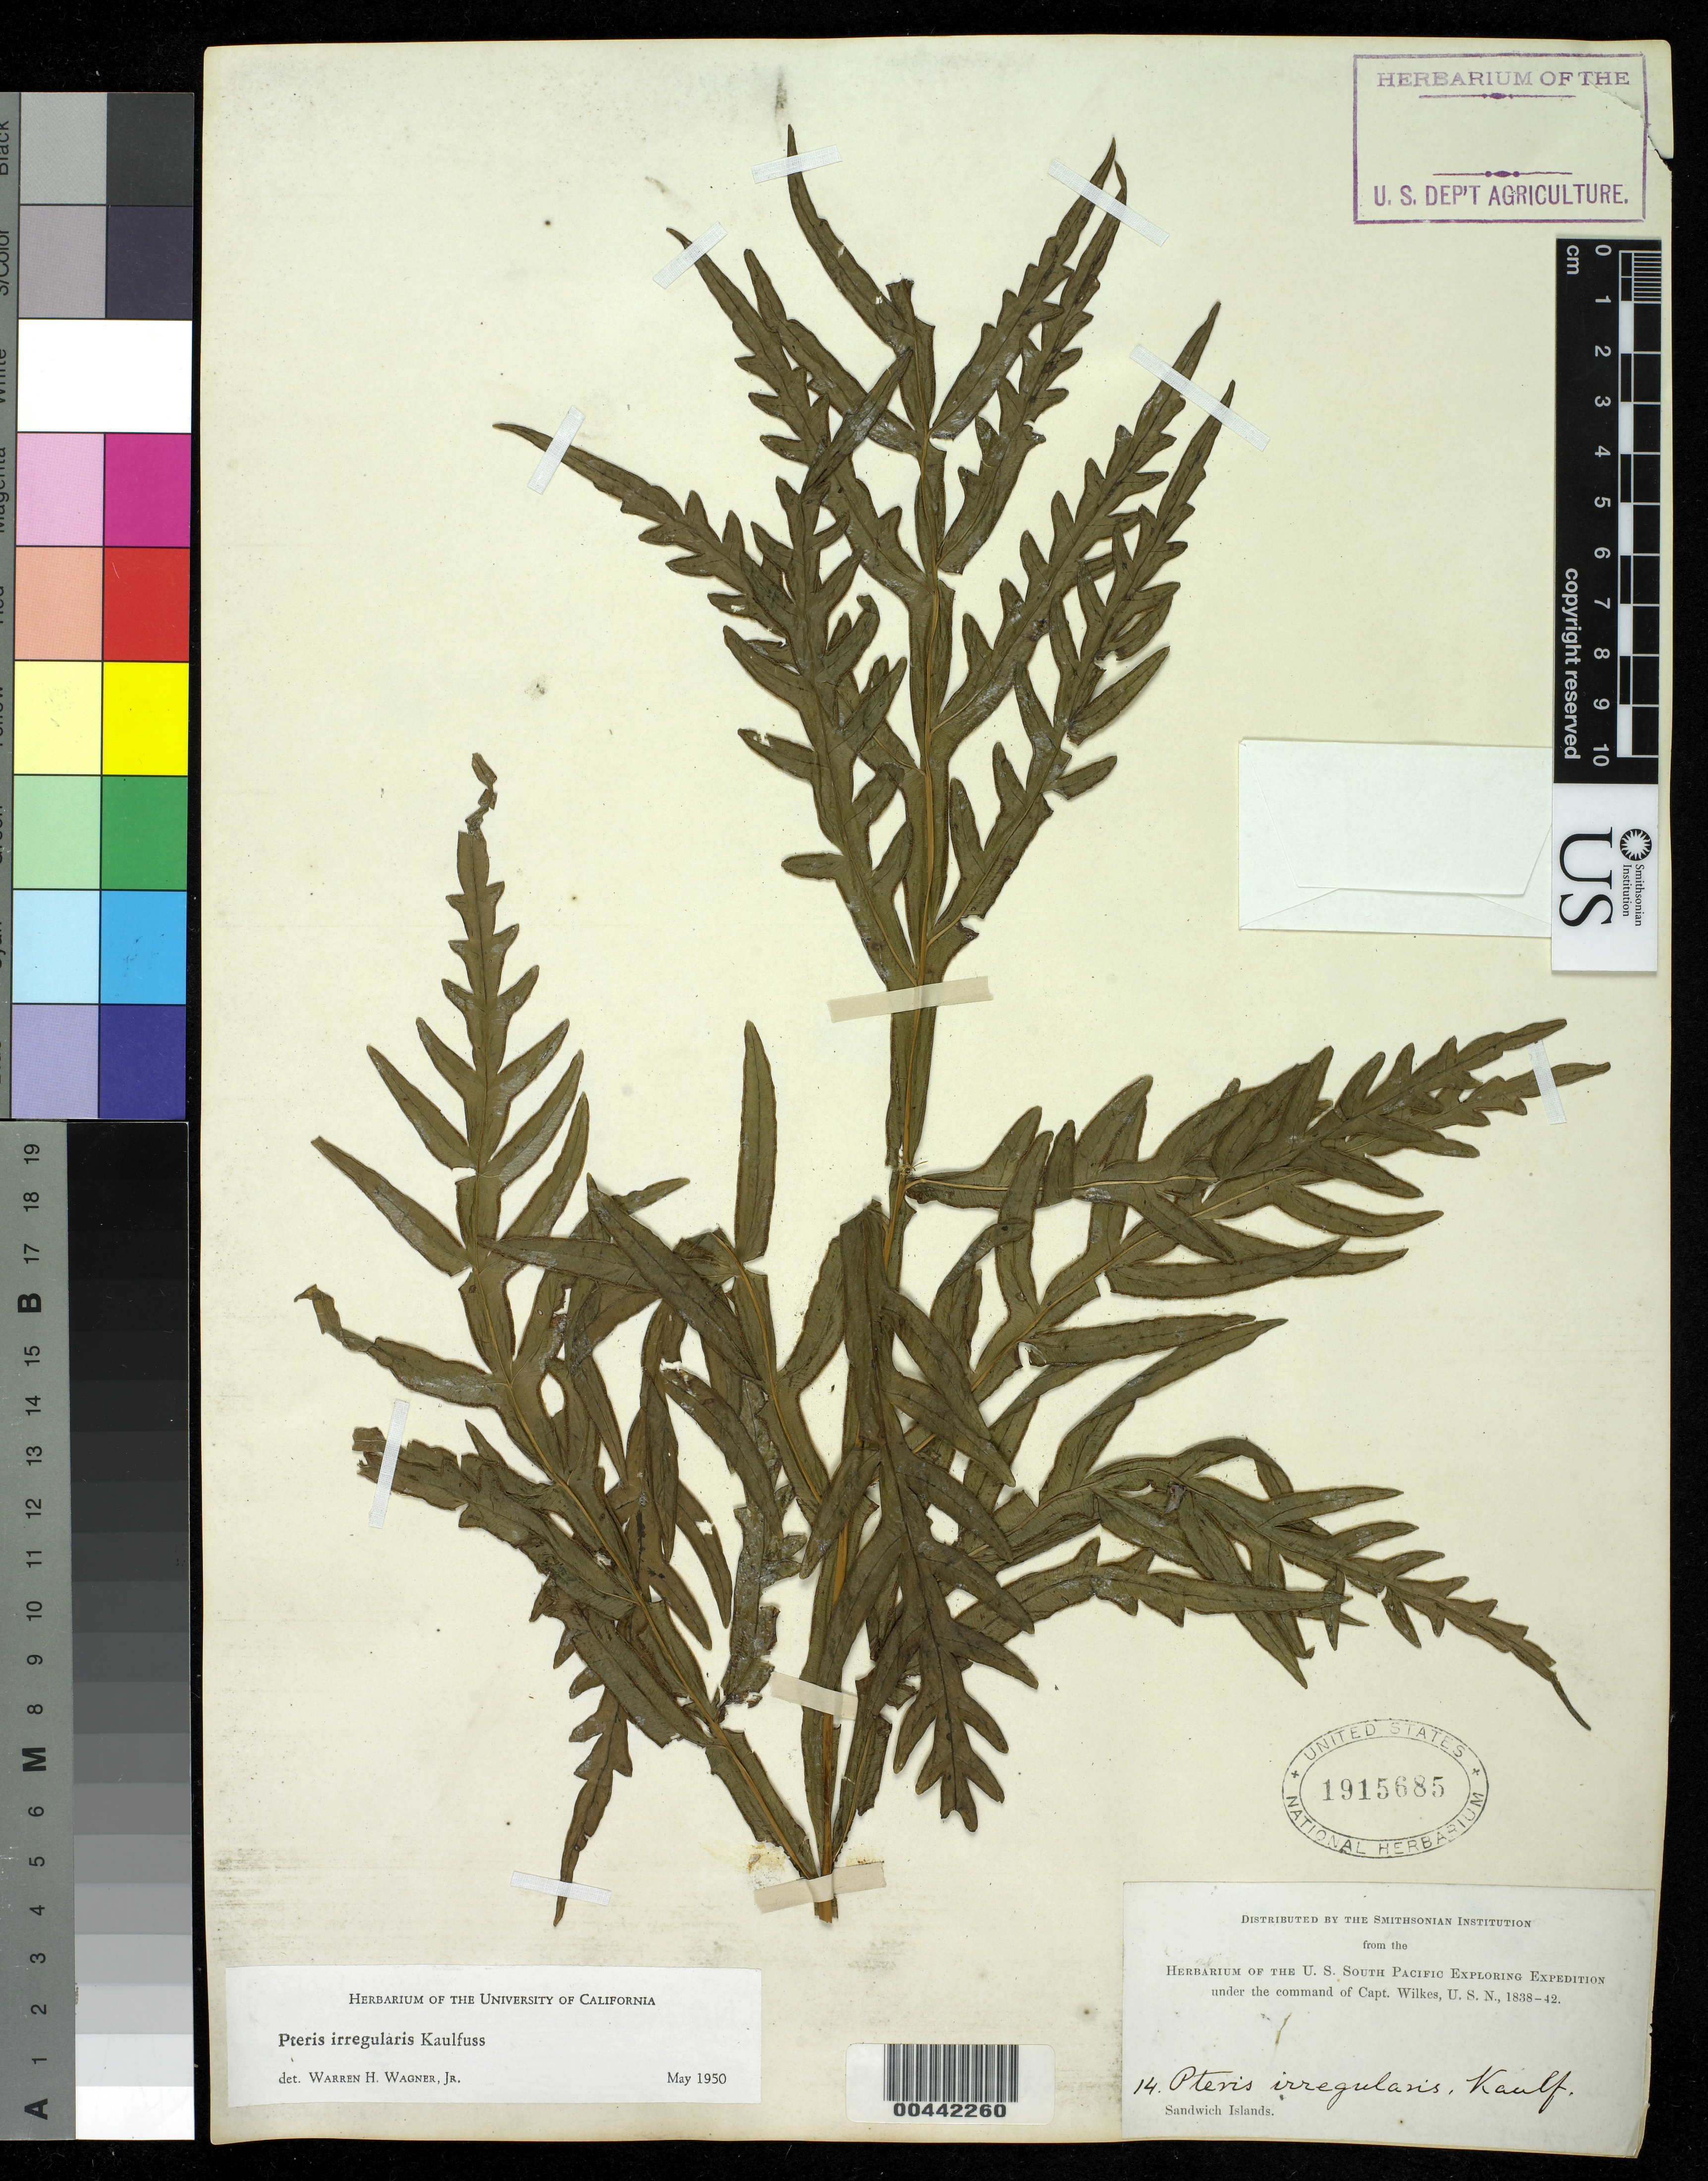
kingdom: Plantae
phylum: Tracheophyta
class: Polypodiopsida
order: Polypodiales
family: Pteridaceae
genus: Pteris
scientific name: Pteris irregularis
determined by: Wagner, W. H.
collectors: Wilkes Explor. Exped.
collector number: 14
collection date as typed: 1838 to -- --- 1842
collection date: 1838/1842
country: United States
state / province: Hawaii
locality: Sandwich Islands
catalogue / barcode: US 1915685